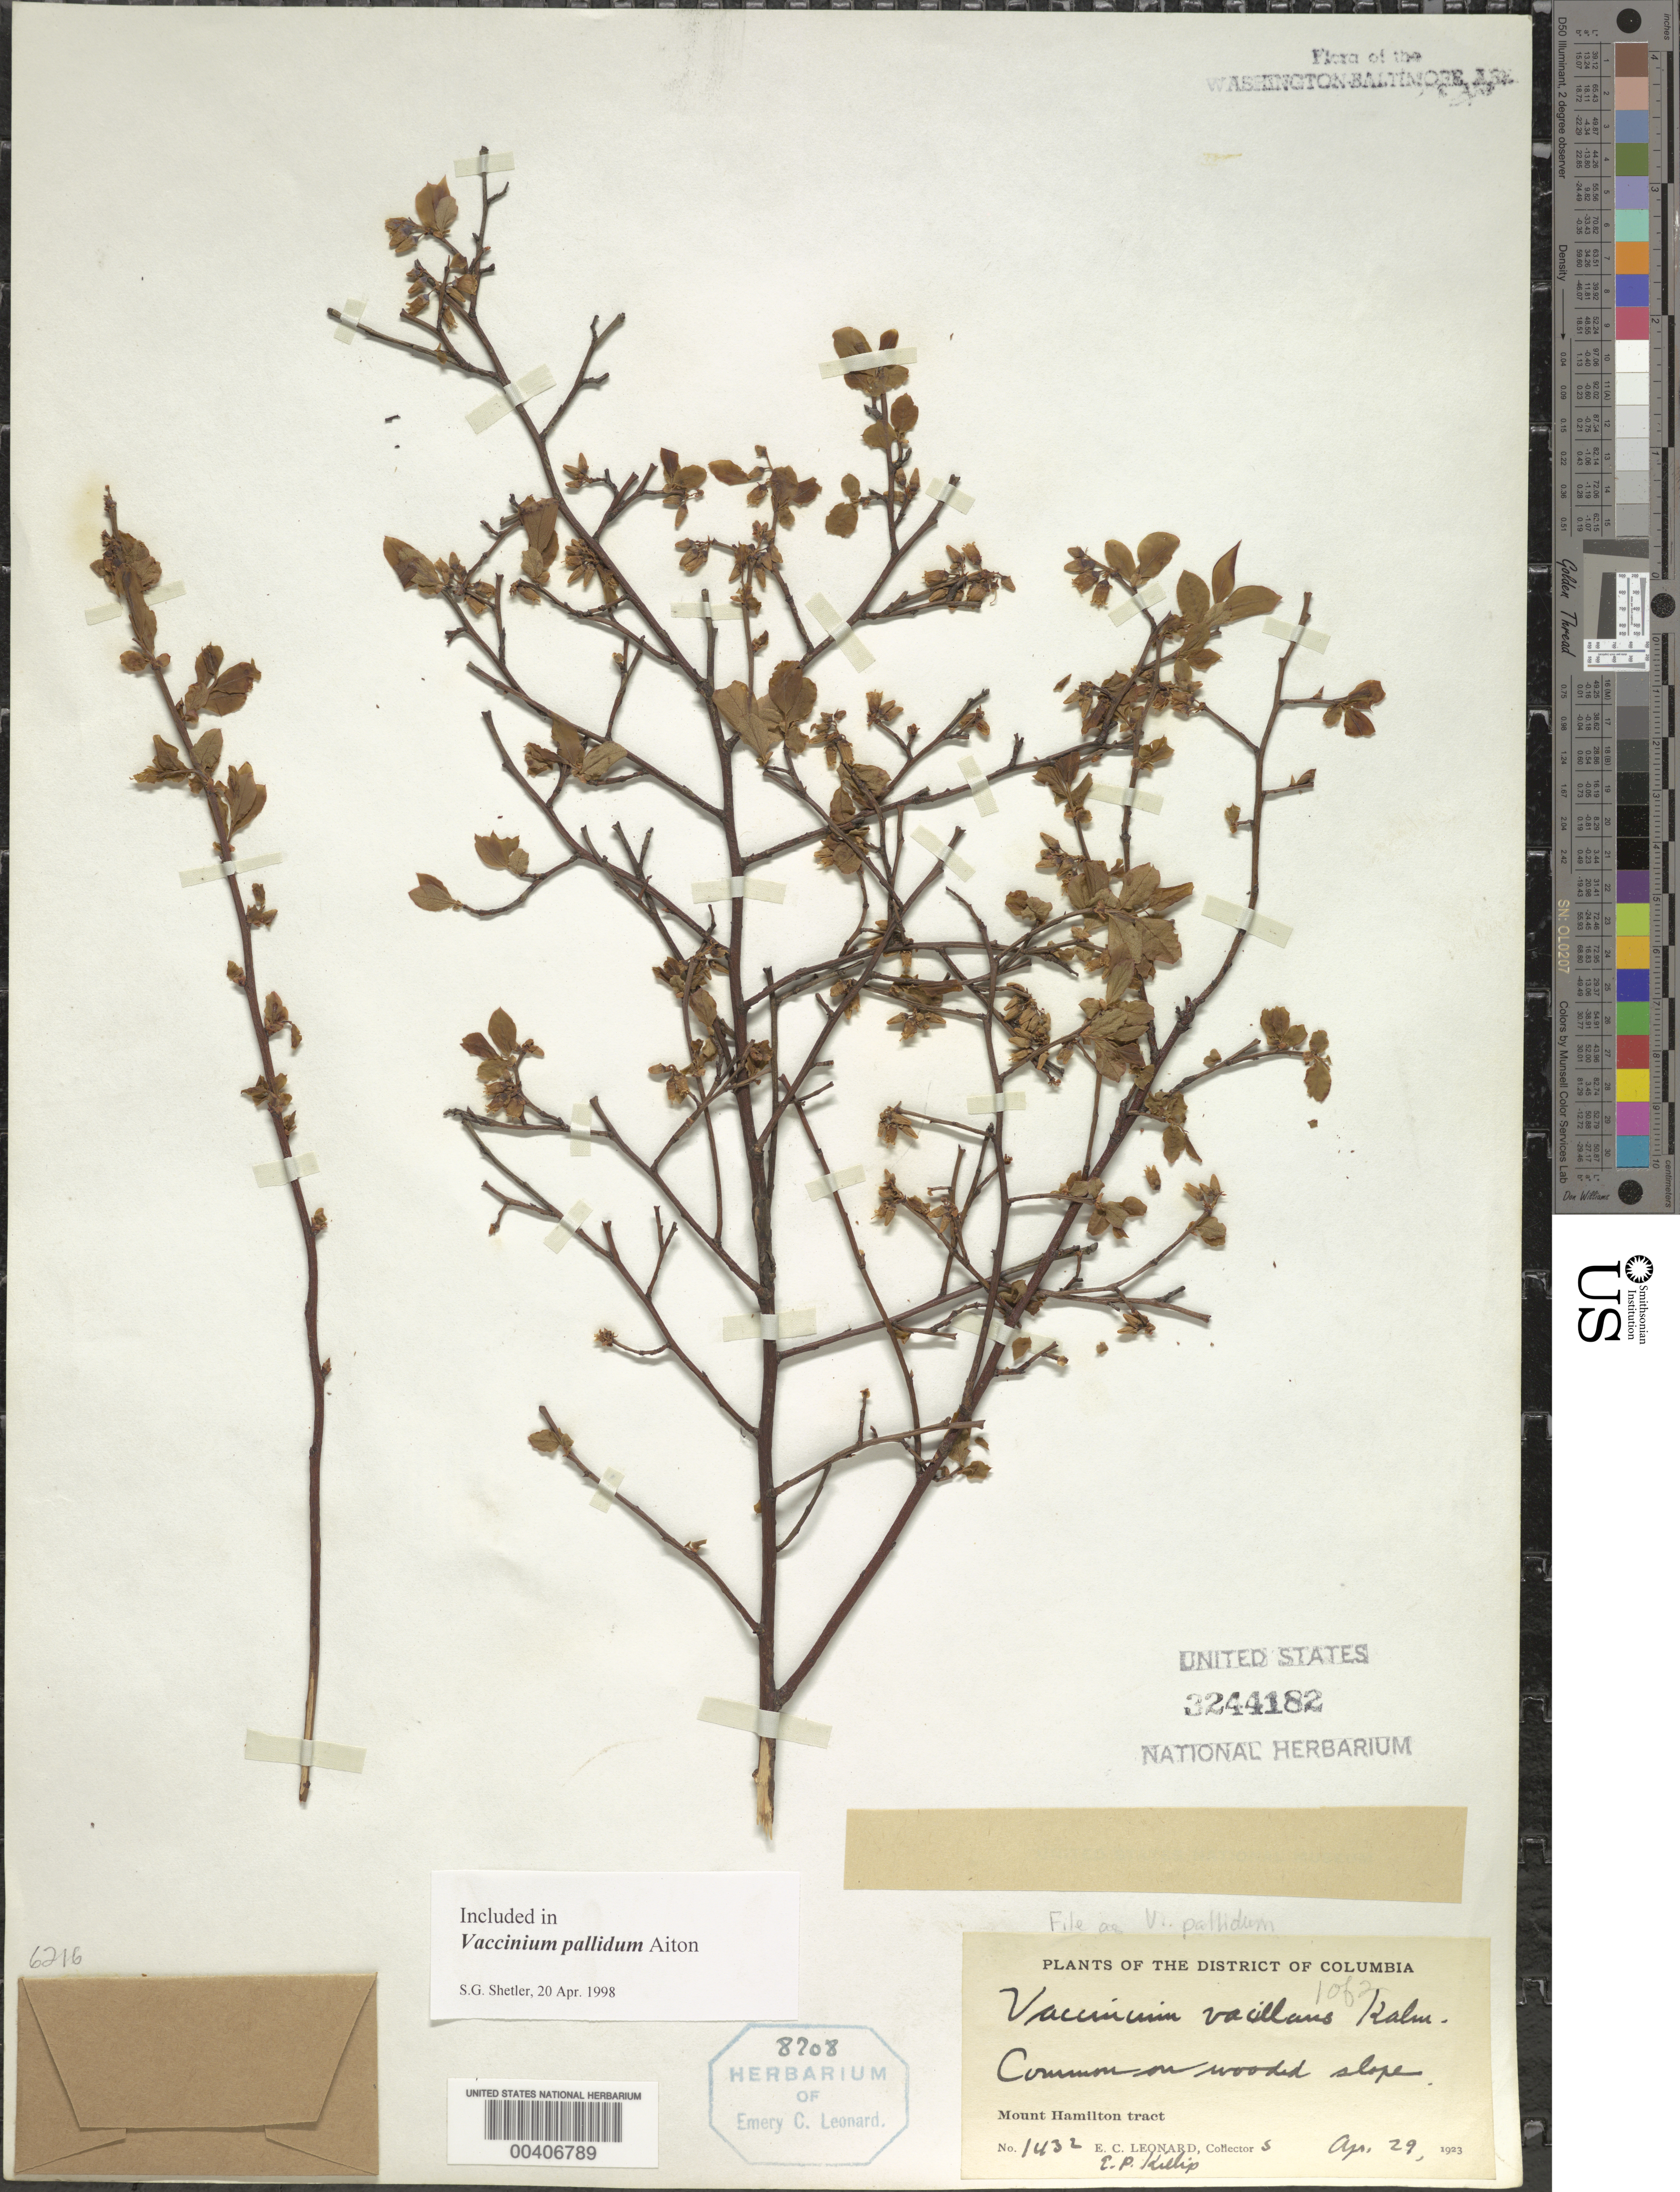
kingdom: Plantae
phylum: Tracheophyta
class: Magnoliopsida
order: Ericales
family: Ericaceae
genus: Vaccinium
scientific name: Vaccinium pallidum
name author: Aiton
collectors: E. C. Leonard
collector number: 1432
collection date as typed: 29 Apr 1923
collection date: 1923-04-29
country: United States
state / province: District of Columbia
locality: Mount Hamilton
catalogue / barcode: US 3244182